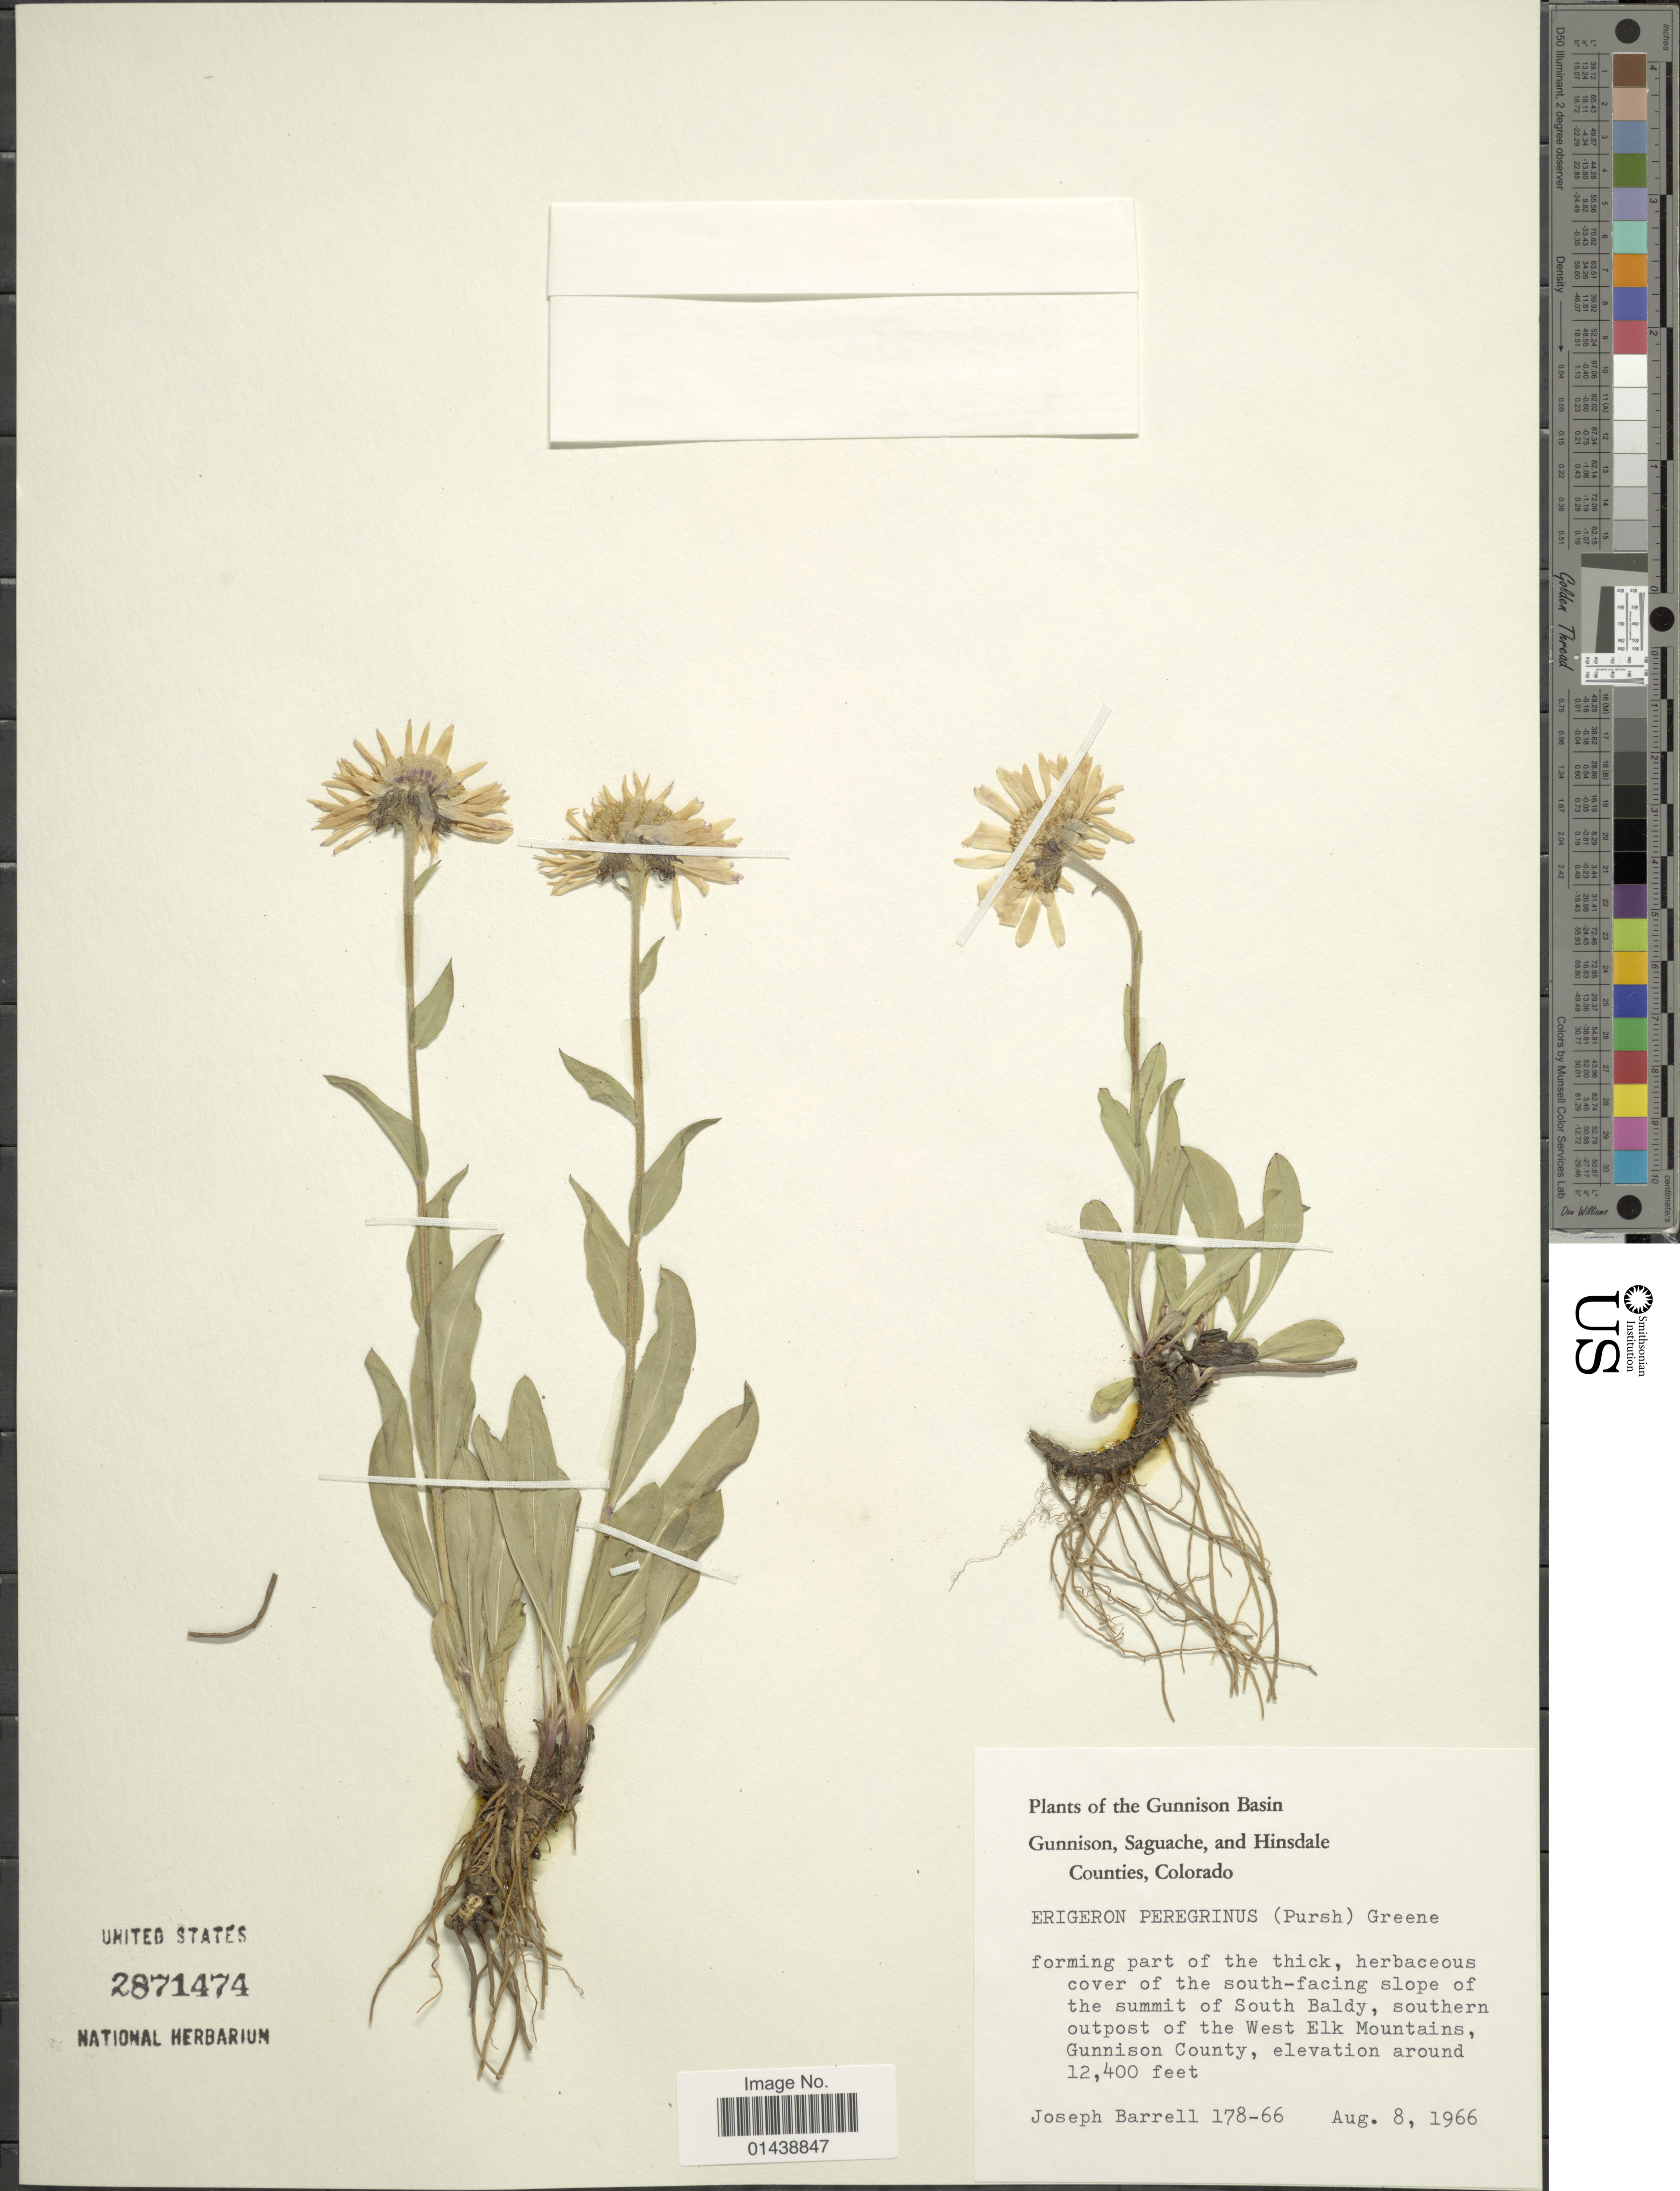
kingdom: Plantae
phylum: Tracheophyta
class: Magnoliopsida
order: Asterales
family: Asteraceae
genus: Erigeron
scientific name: Erigeron peregrinus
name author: (Banks ex Pursh) Greene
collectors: J. Barrell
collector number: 178-66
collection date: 1966-08-08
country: United States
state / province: Colorado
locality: Gunnison Basin. summit of South Baldy, southern outpost of the West Elk Mountains, Gunnison County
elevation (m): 3780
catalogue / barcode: US 2871474